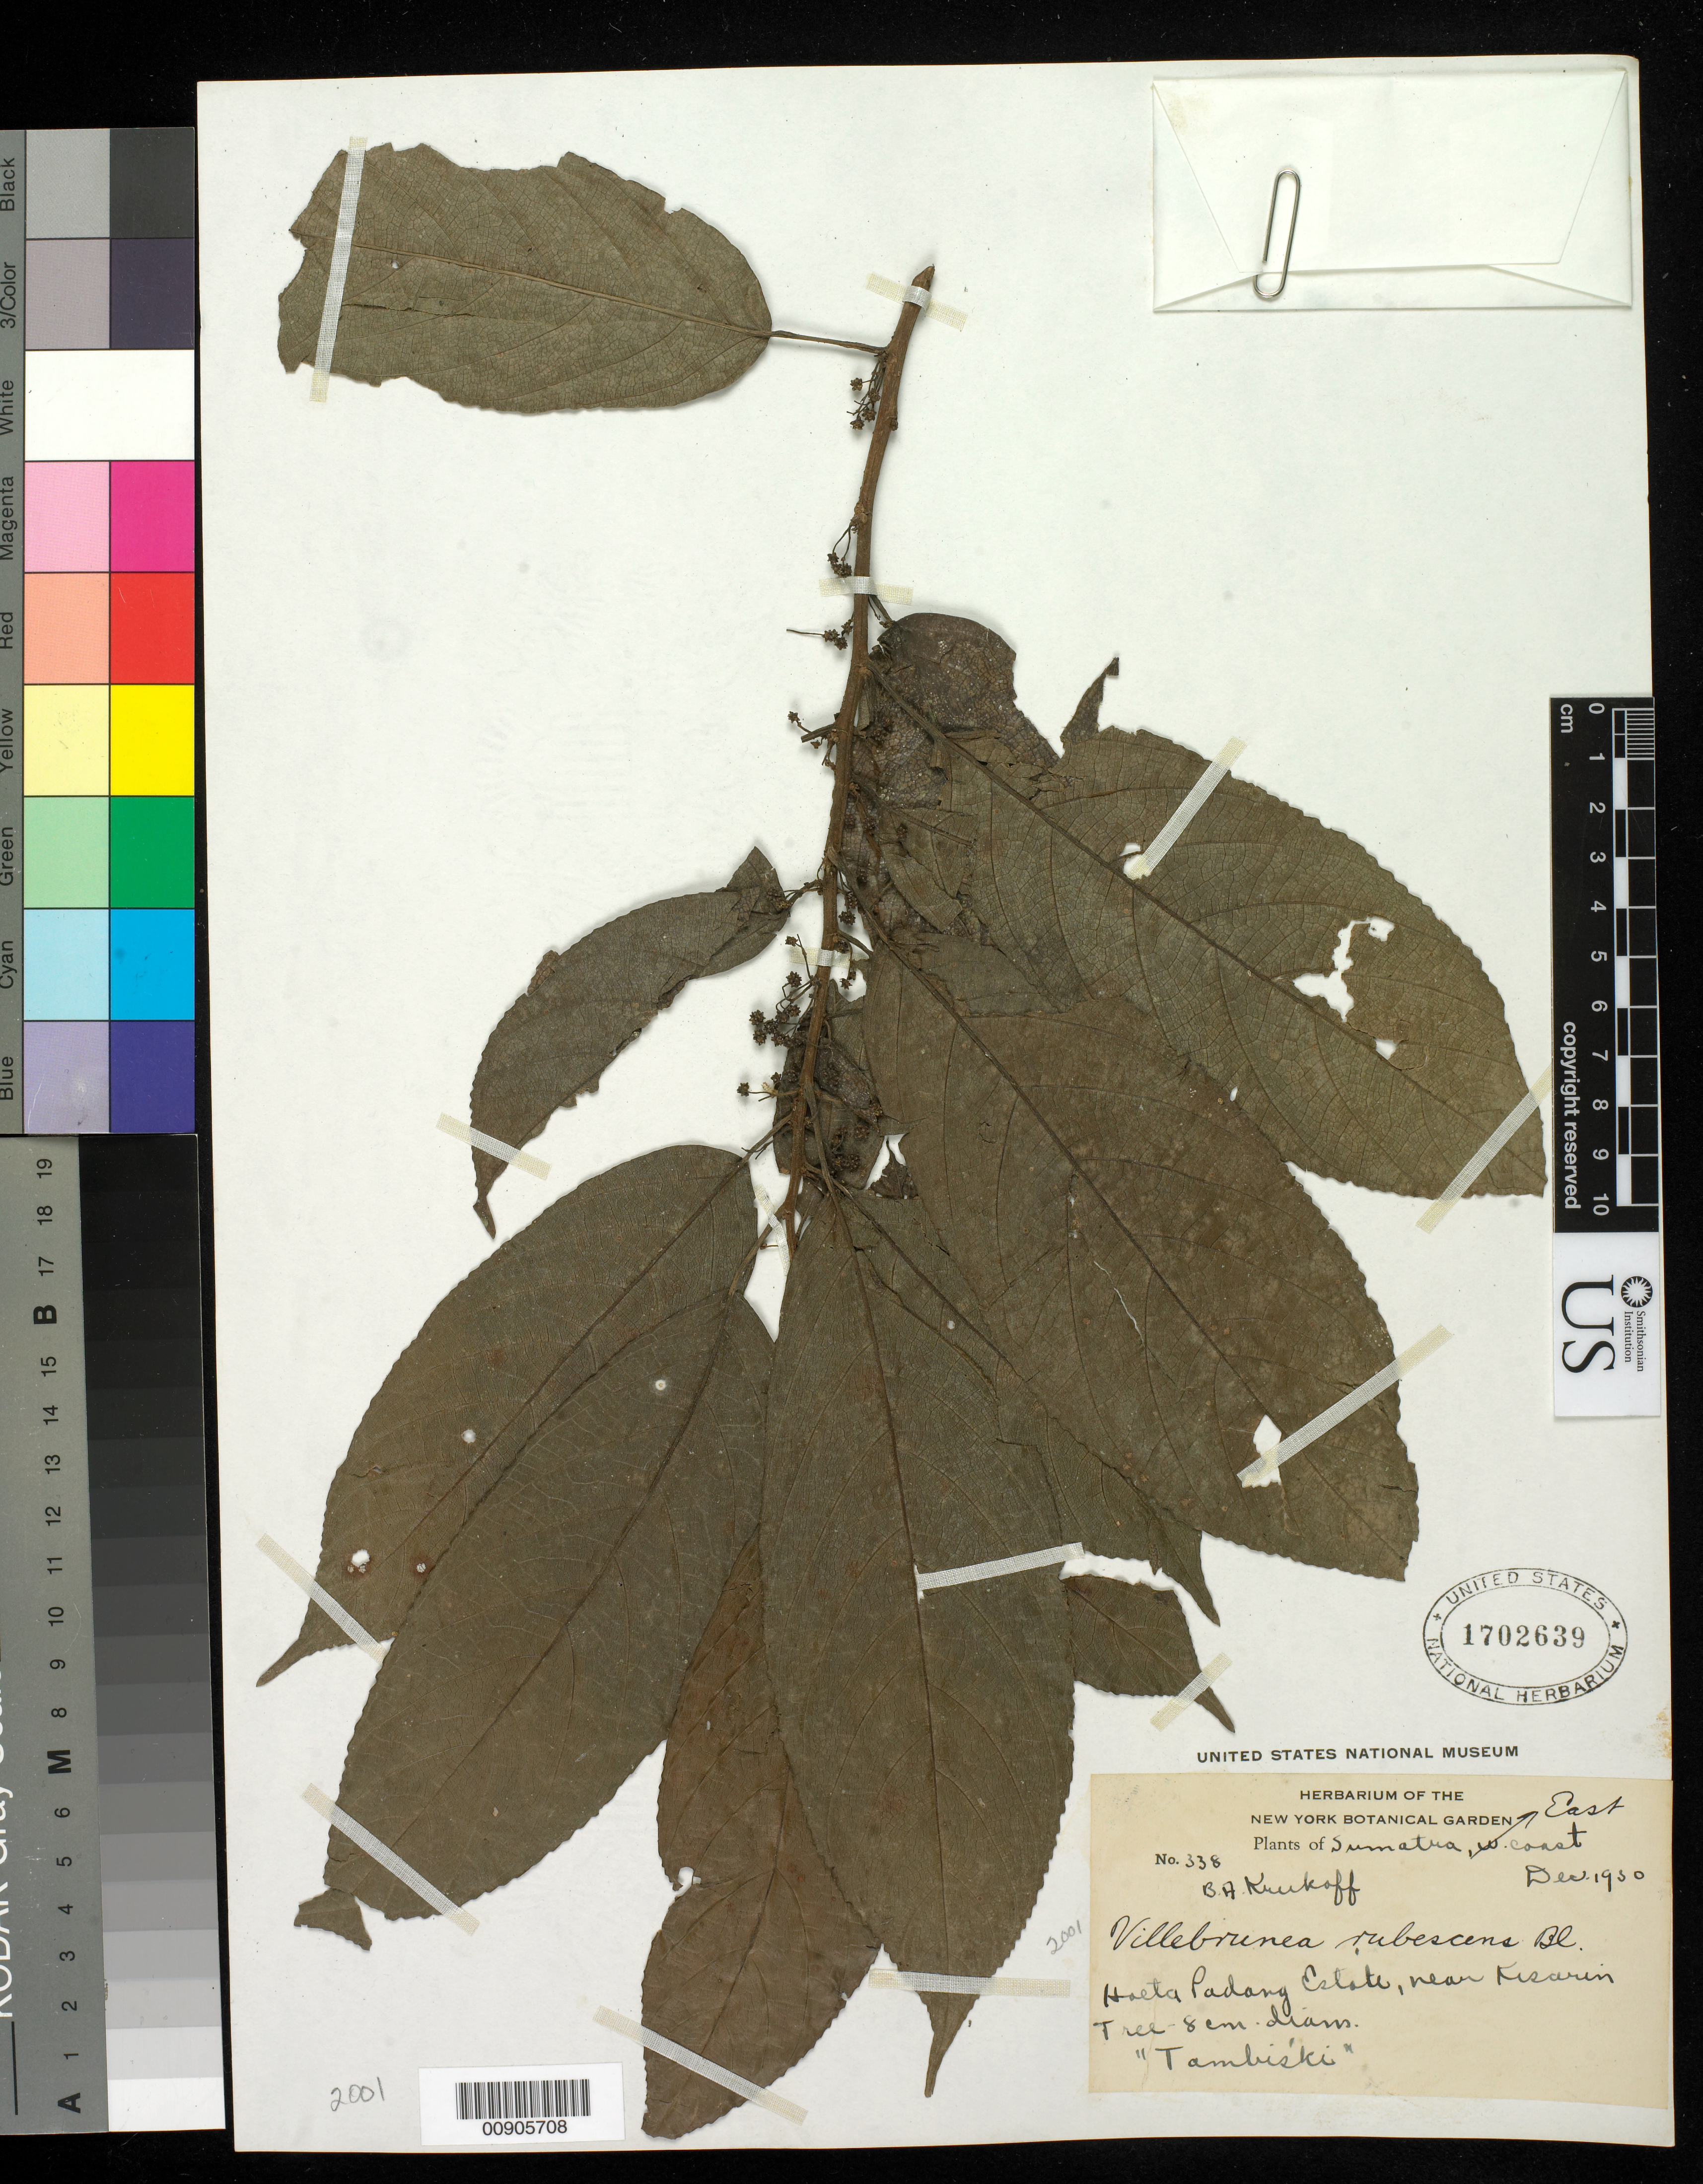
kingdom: Plantae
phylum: Tracheophyta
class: Magnoliopsida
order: Rosales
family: Urticaceae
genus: Oreocnide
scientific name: Oreocnide rubescens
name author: (Blume) Miq.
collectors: B. A. Krukoff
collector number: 338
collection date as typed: Dec 1930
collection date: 1930-12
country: Indonesia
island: Sumatra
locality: East coast, Haeta Padang Estate, near Kisurin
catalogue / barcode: US 1702639